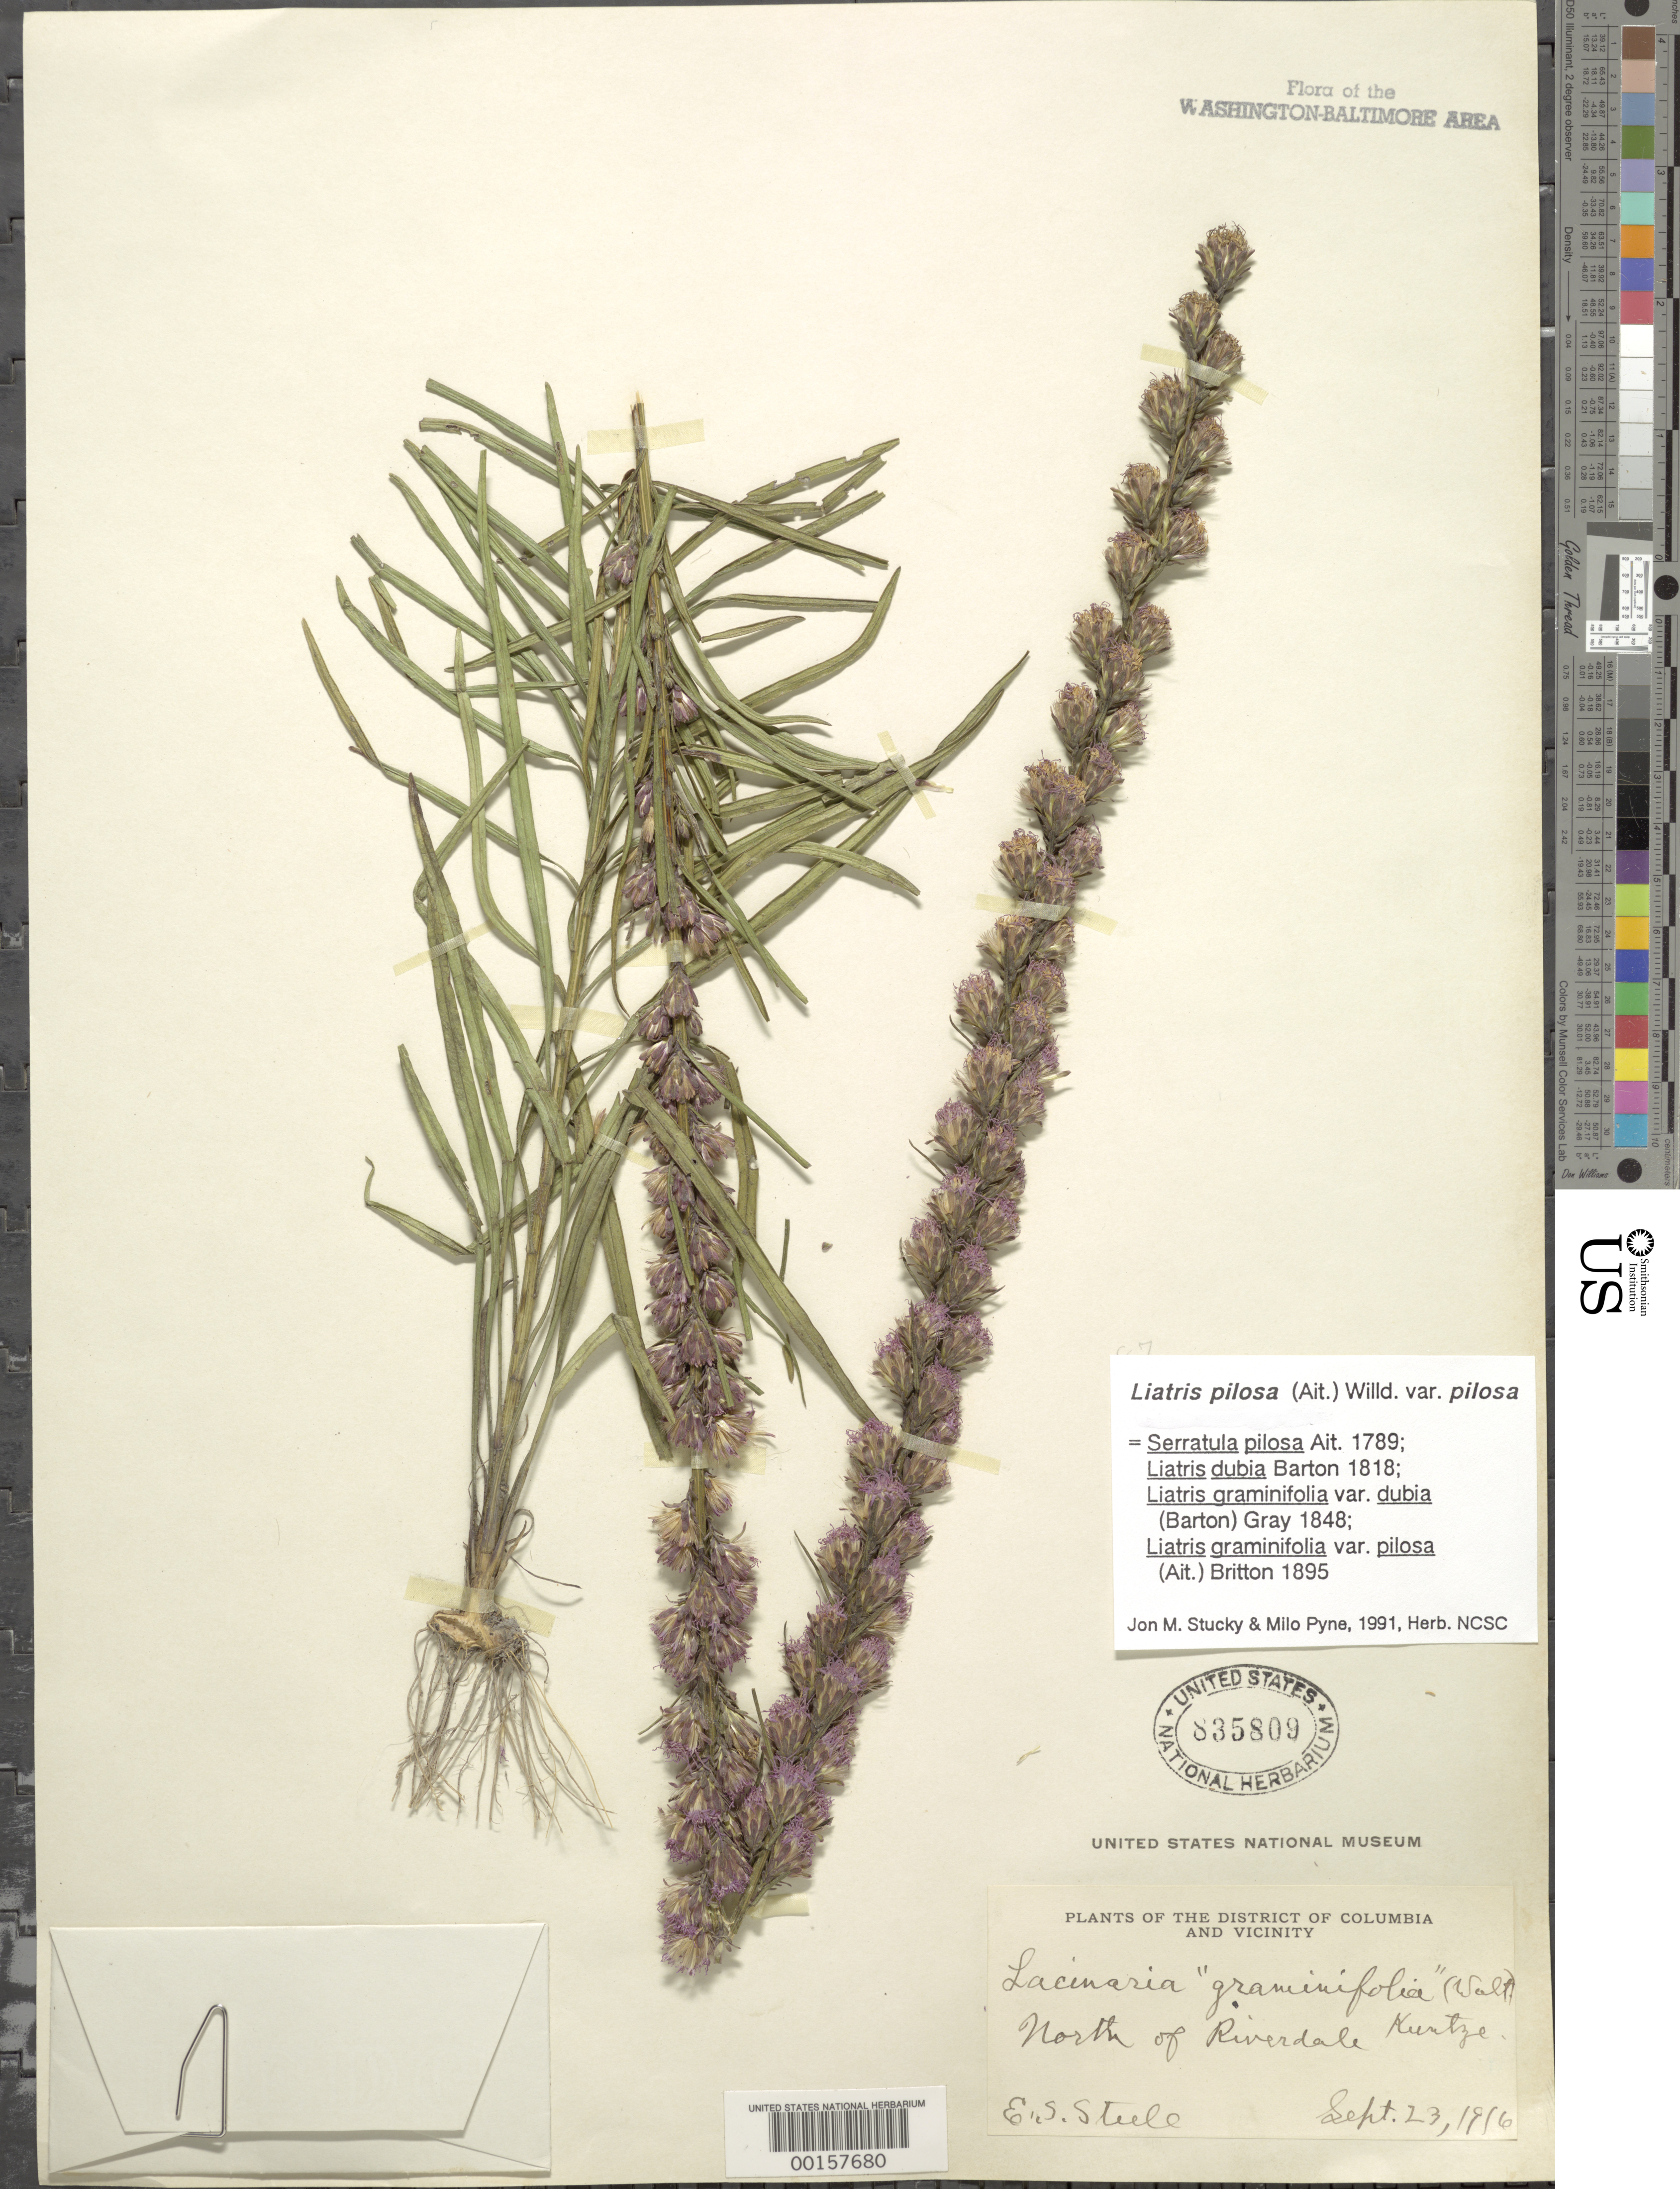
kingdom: Plantae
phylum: Tracheophyta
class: Magnoliopsida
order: Asterales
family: Asteraceae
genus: Liatris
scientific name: Liatris pilosa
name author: (Aiton) Willd.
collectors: E. Steele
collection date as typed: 23 Sep 1916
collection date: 1916-09-23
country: United States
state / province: Maryland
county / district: Prince George's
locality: North of Riverdale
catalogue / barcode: US 835809